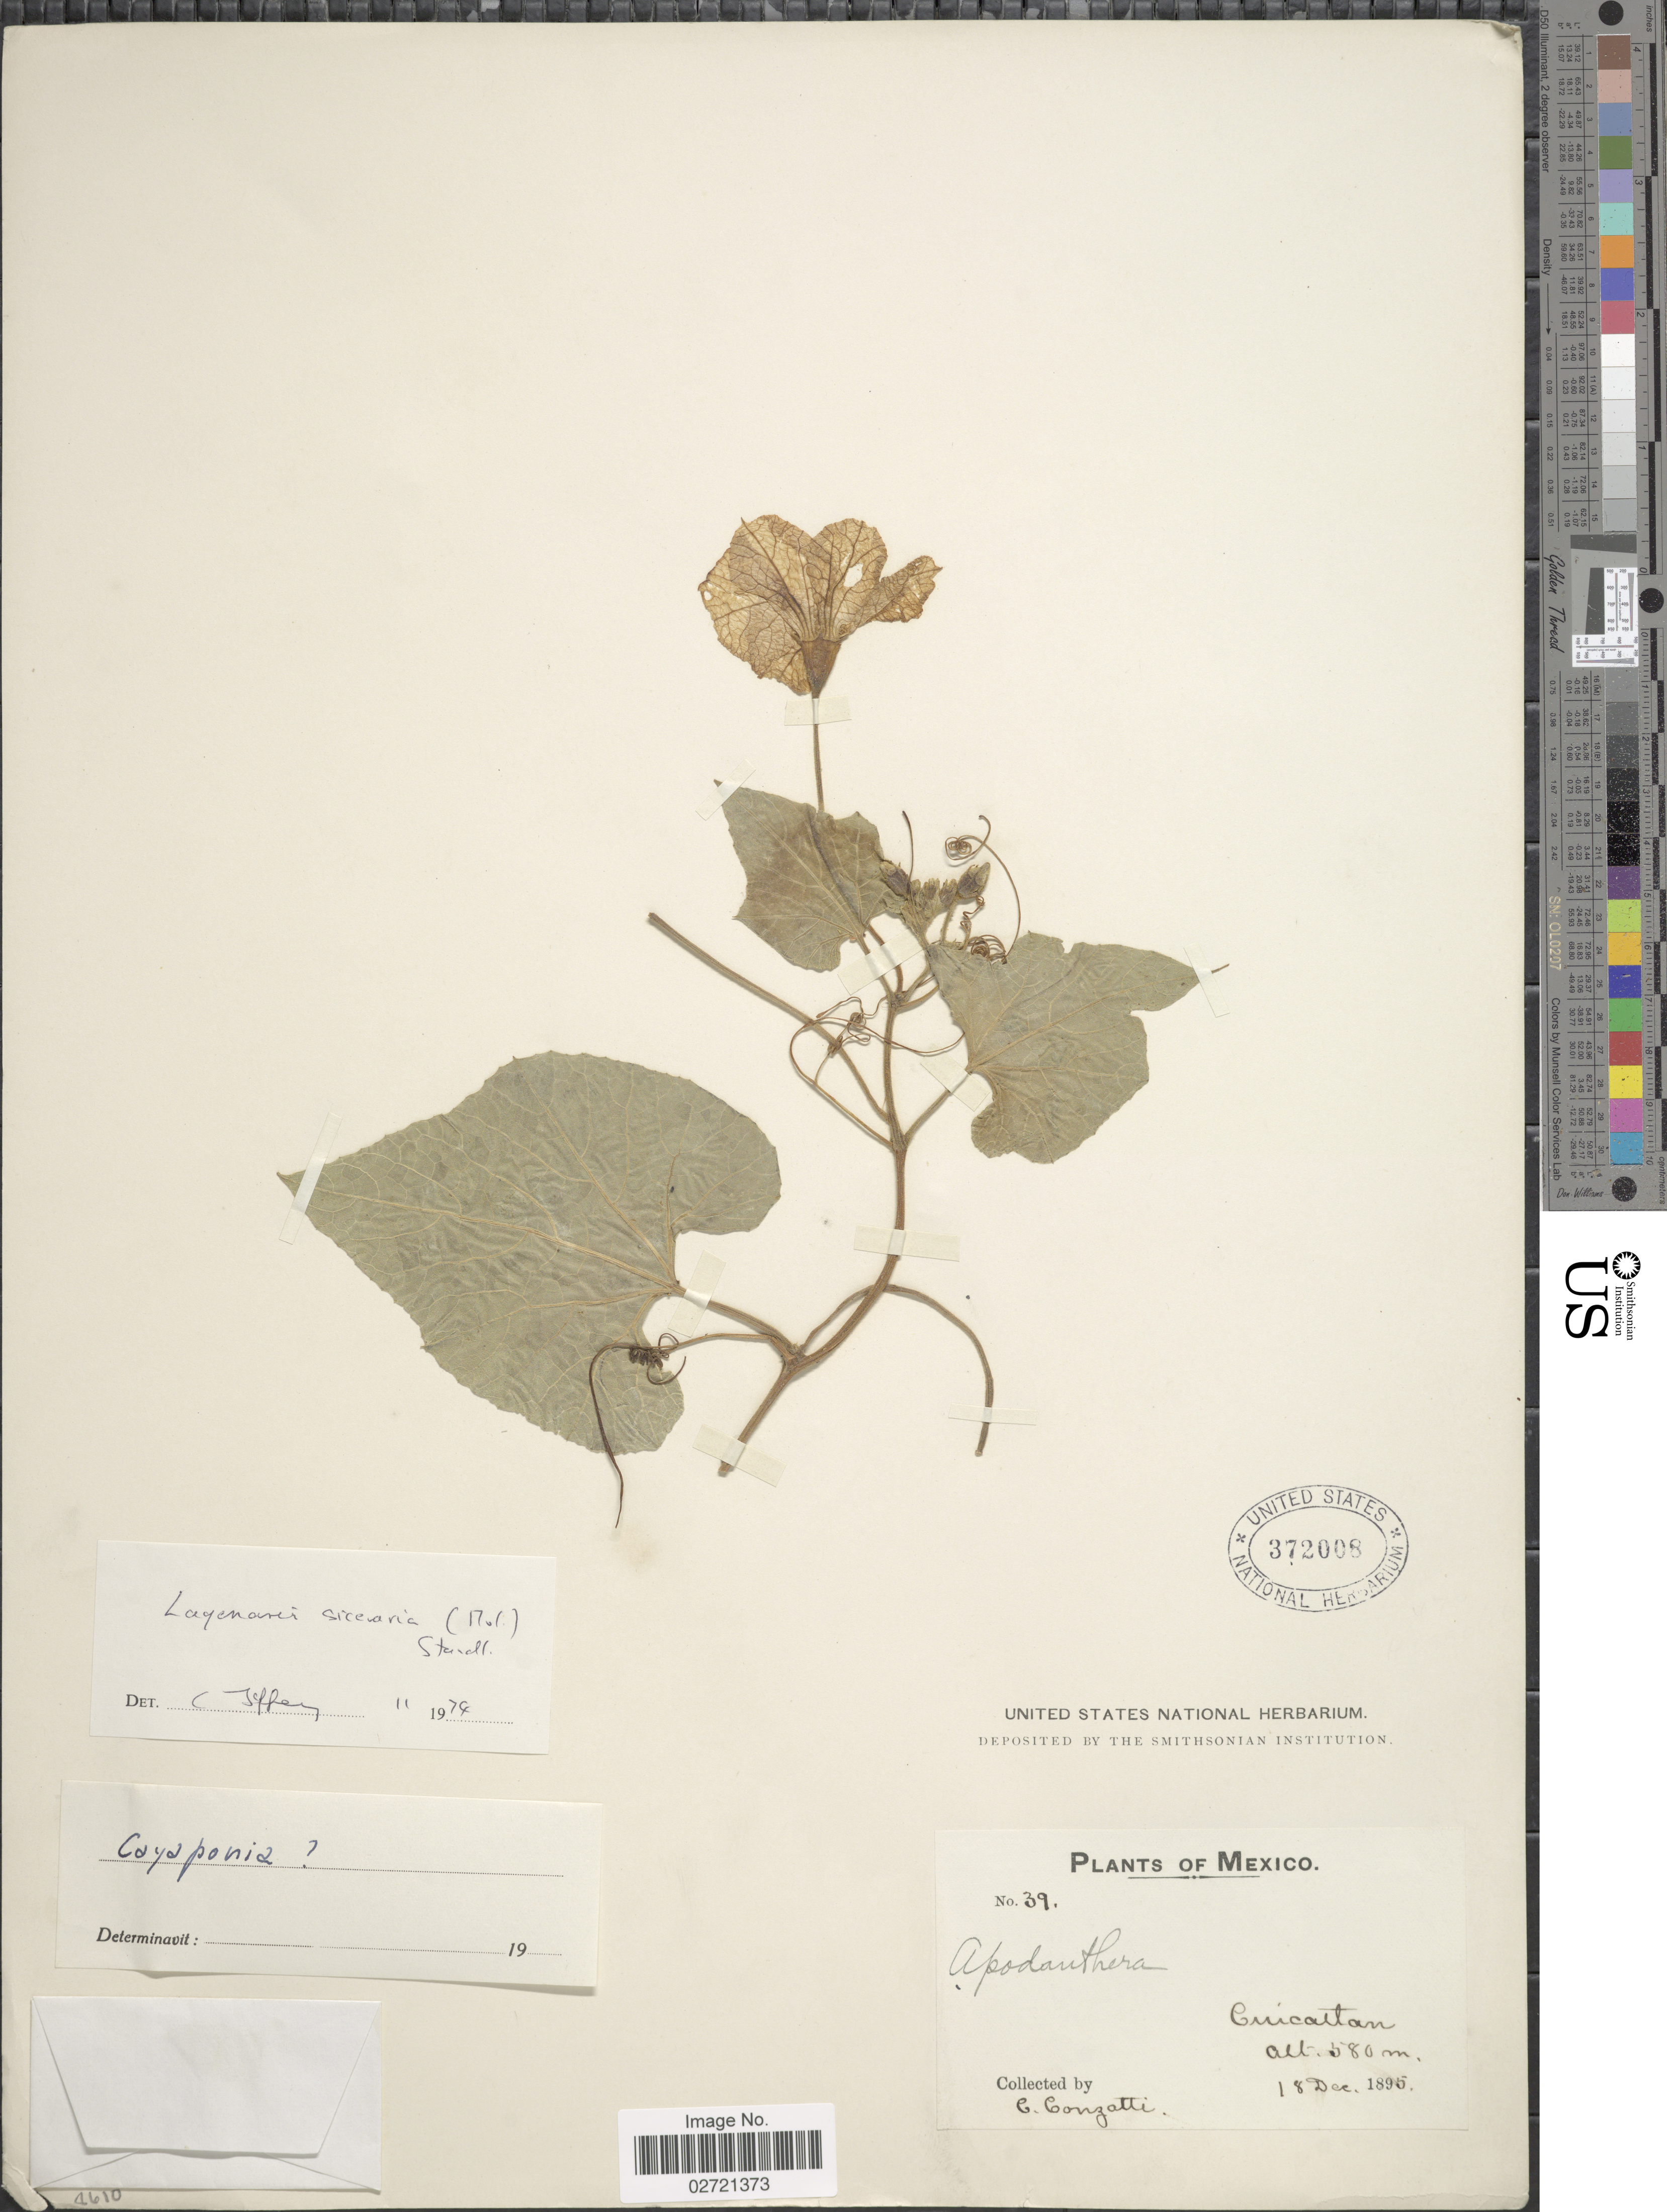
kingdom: Plantae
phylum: Tracheophyta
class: Magnoliopsida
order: Cucurbitales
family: Cucurbitaceae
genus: Lagenaria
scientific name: Lagenaria siceraria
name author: (Molina) Standl.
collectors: C. Conzatti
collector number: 39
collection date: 1895-12-18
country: Honduras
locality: Cuicaltan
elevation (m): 580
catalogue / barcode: US 372008